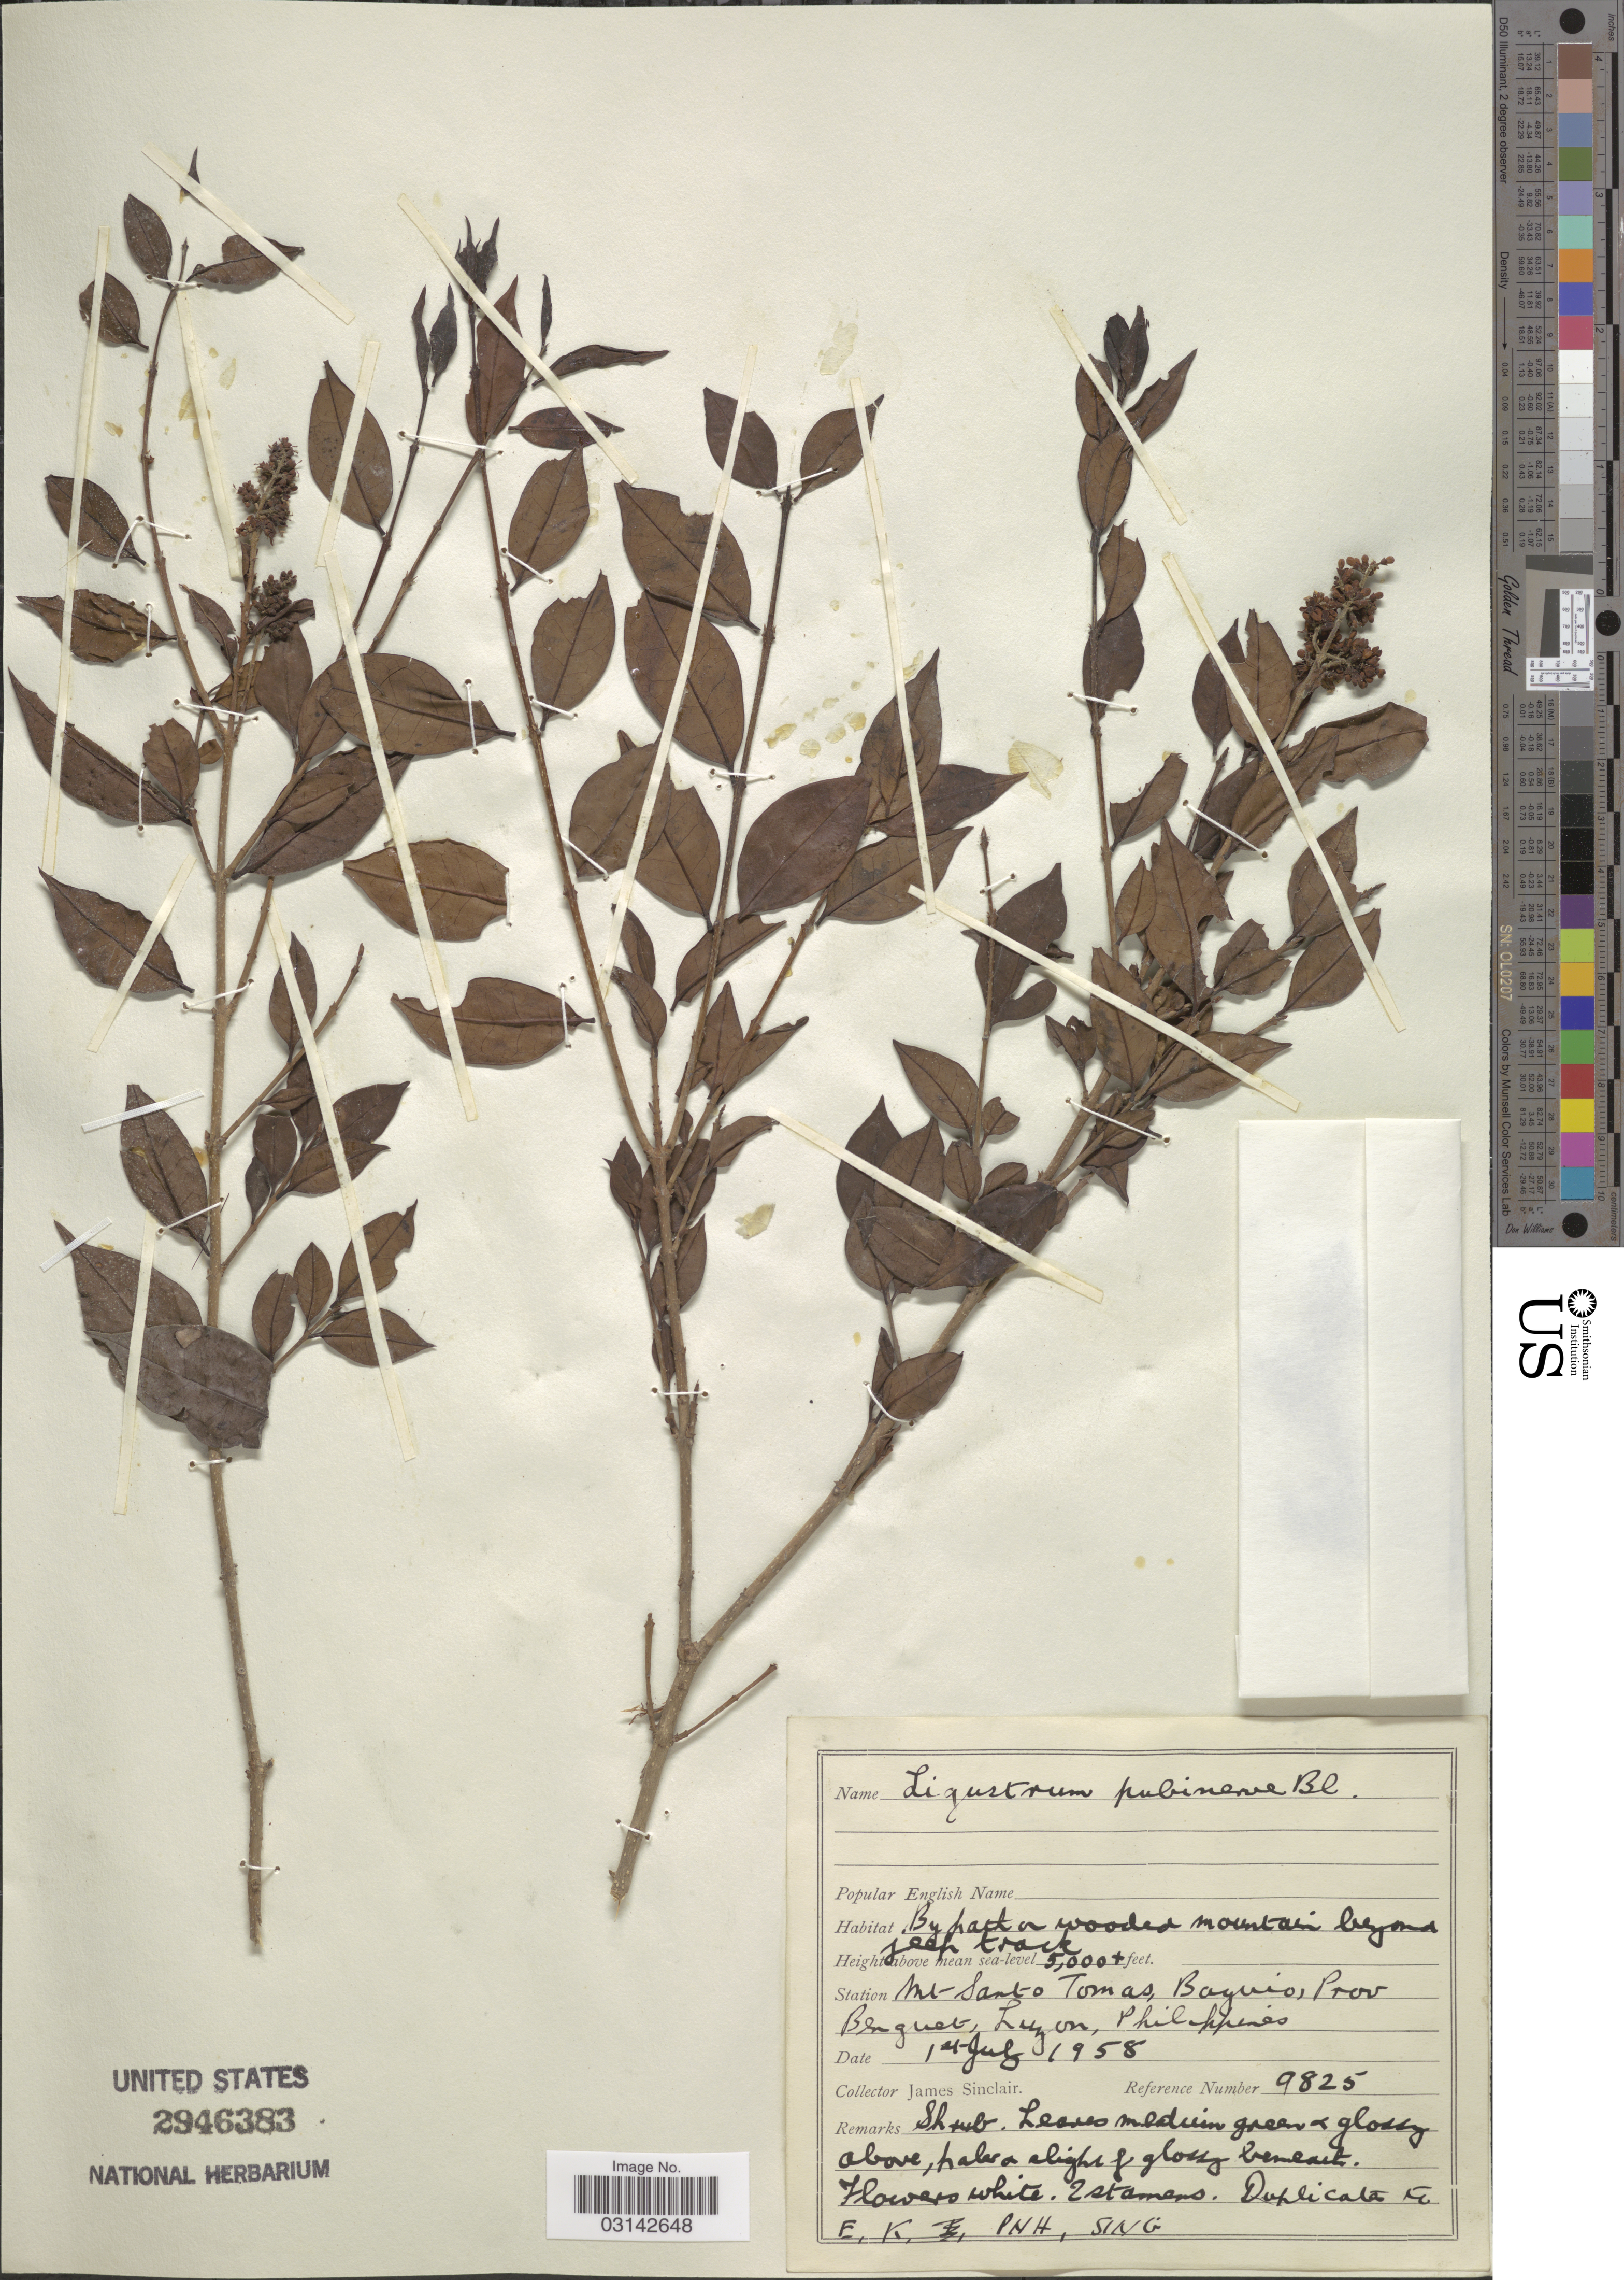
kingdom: Plantae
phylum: Tracheophyta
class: Magnoliopsida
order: Lamiales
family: Oleaceae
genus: Ligustrum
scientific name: Ligustrum sp.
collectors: J. Sinclair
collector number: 9825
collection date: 1958-07-14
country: Philippines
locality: Station Mt Santo Tomas, Baguio, Prov. Benguet, Luzon.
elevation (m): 1524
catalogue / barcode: US 2946383